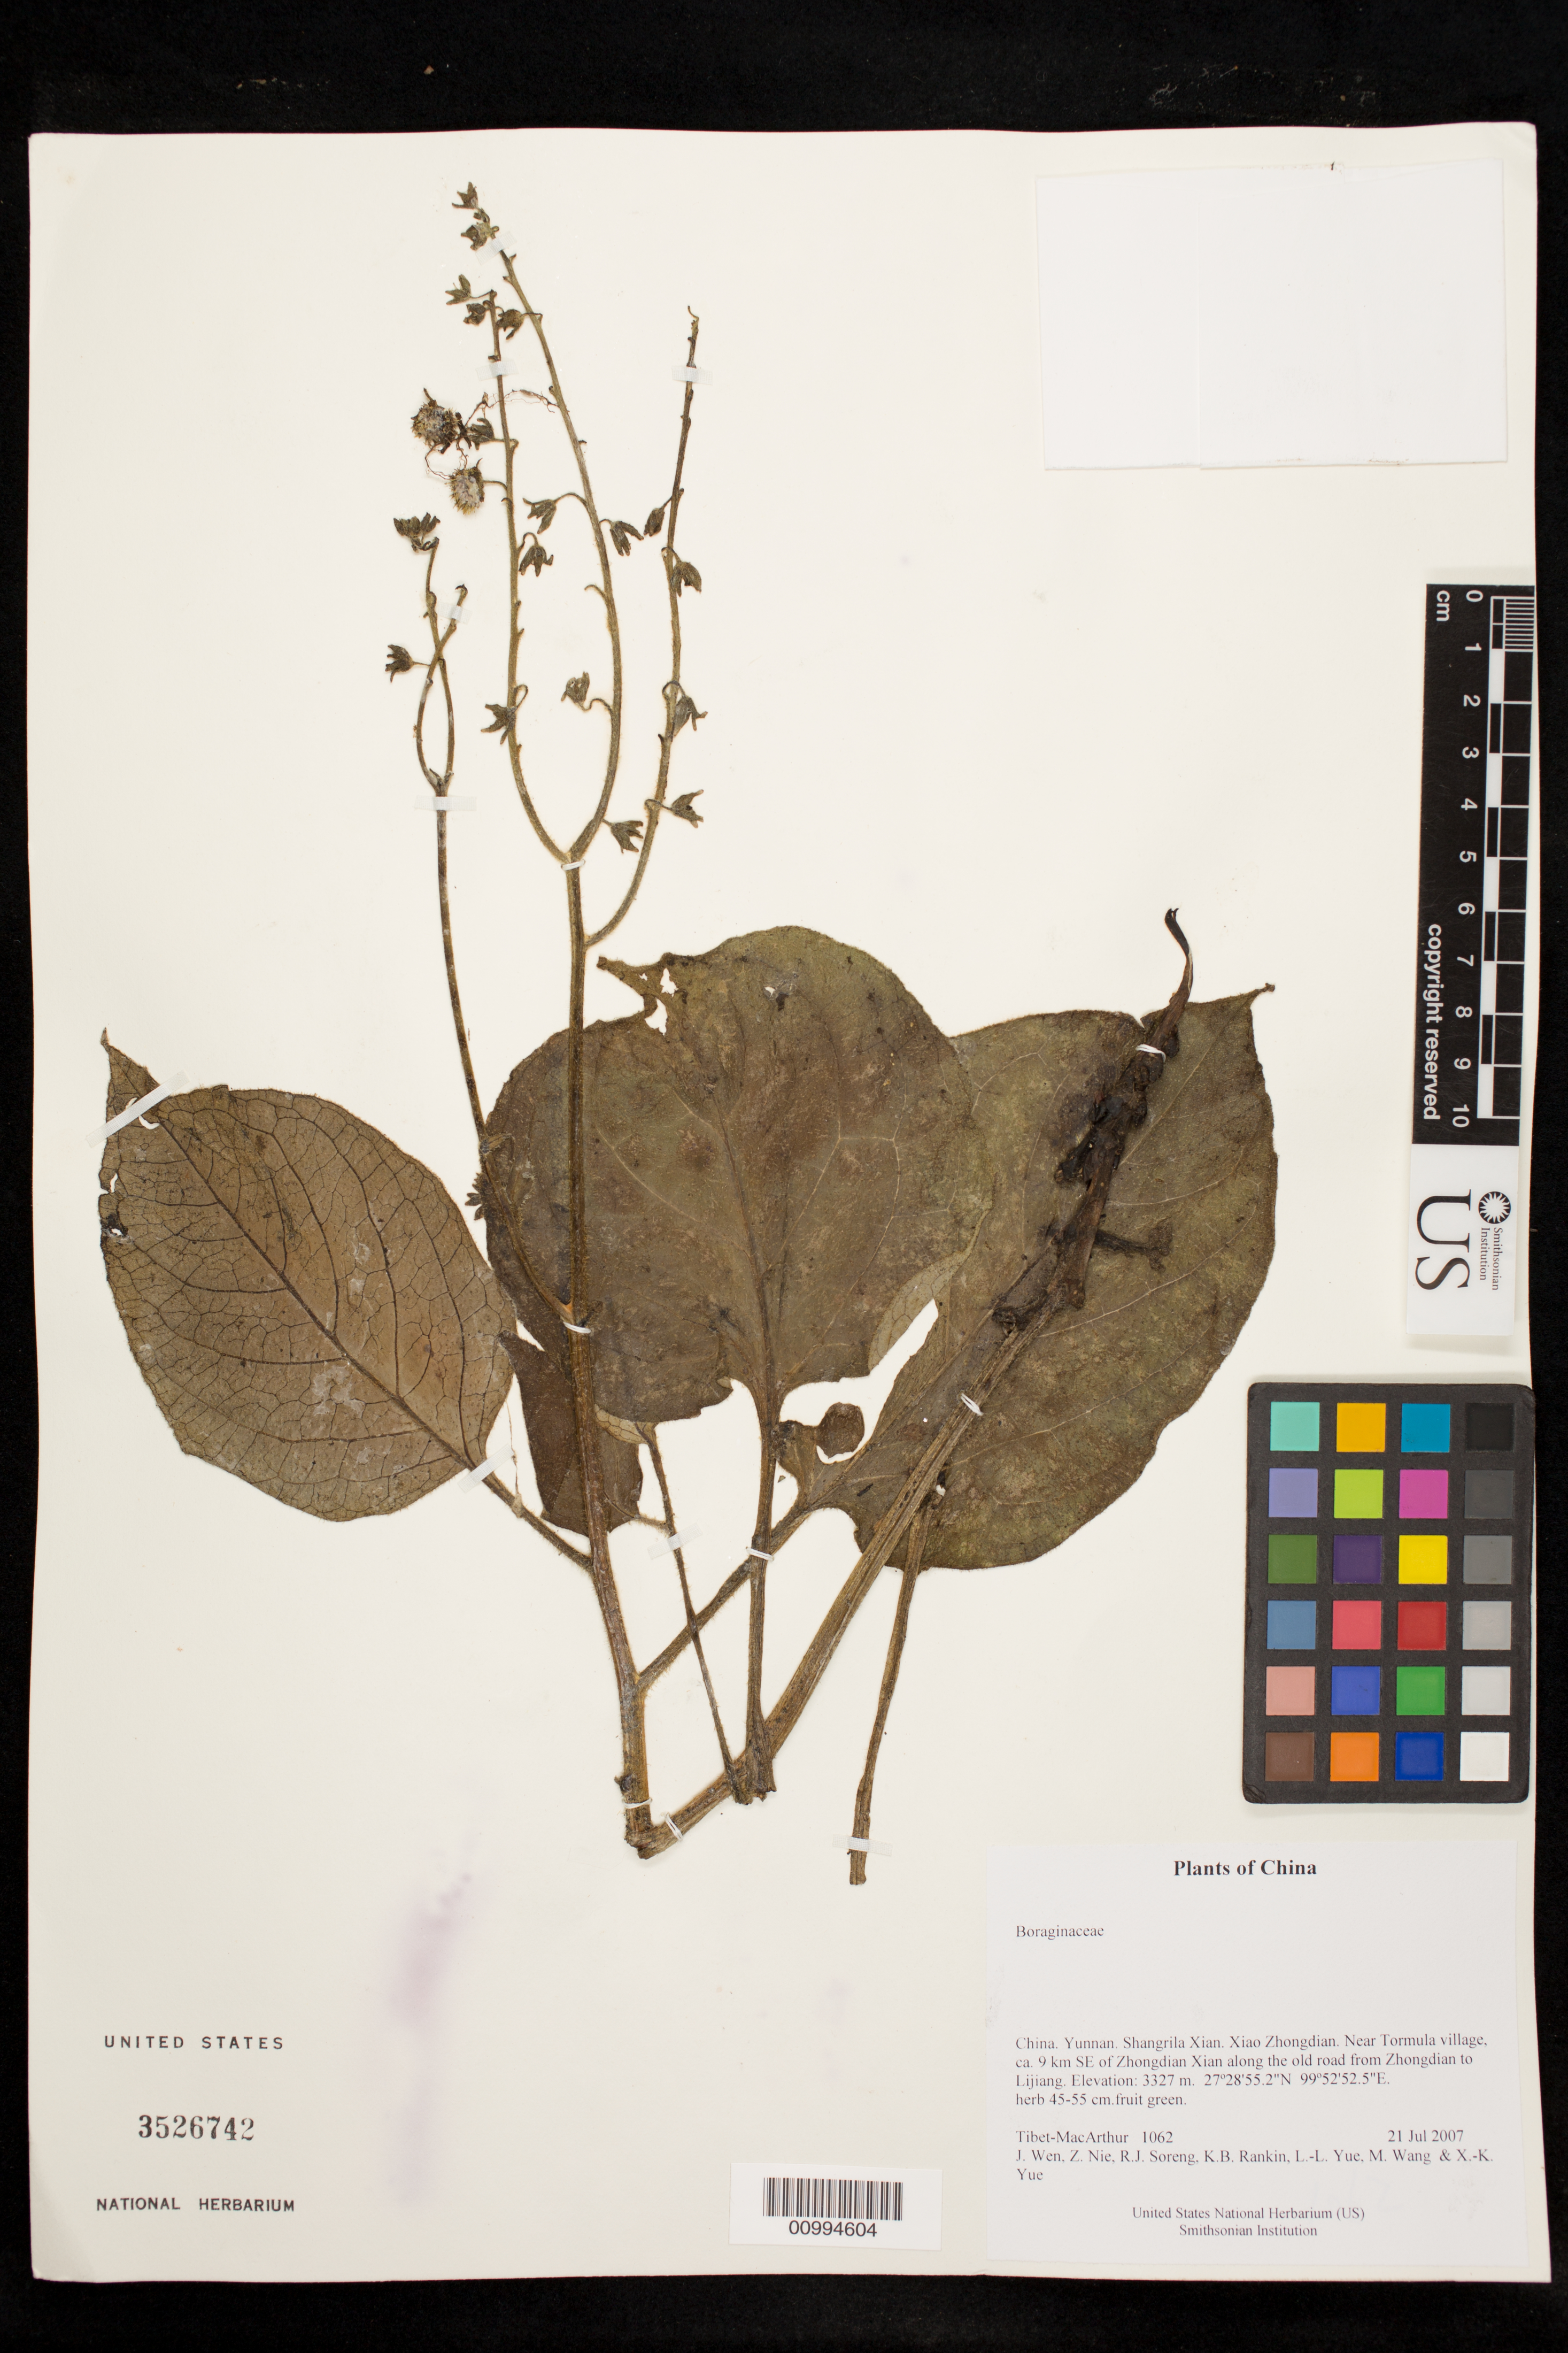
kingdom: Plantae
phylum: Tracheophyta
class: Magnoliopsida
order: Boraginales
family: Boraginaceae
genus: Cynoglossum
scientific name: Cynoglossum triste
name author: Diels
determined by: Weigend, M.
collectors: Tibet-MacArthur, J. Wen, Z. Nie, R. J. Soreng, K. Rankin, L. Yue, M. Wang & X. Yue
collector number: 1062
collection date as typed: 21 Jul 2007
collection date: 2007-07-21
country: China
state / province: Yunnan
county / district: Shangrila Xian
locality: Xiao Zhongdian. Near Tormula village, ca. 9 km SE of Zhongdian Xian along the old road from Zhongdian to Lijiang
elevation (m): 3327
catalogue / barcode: US 3526742